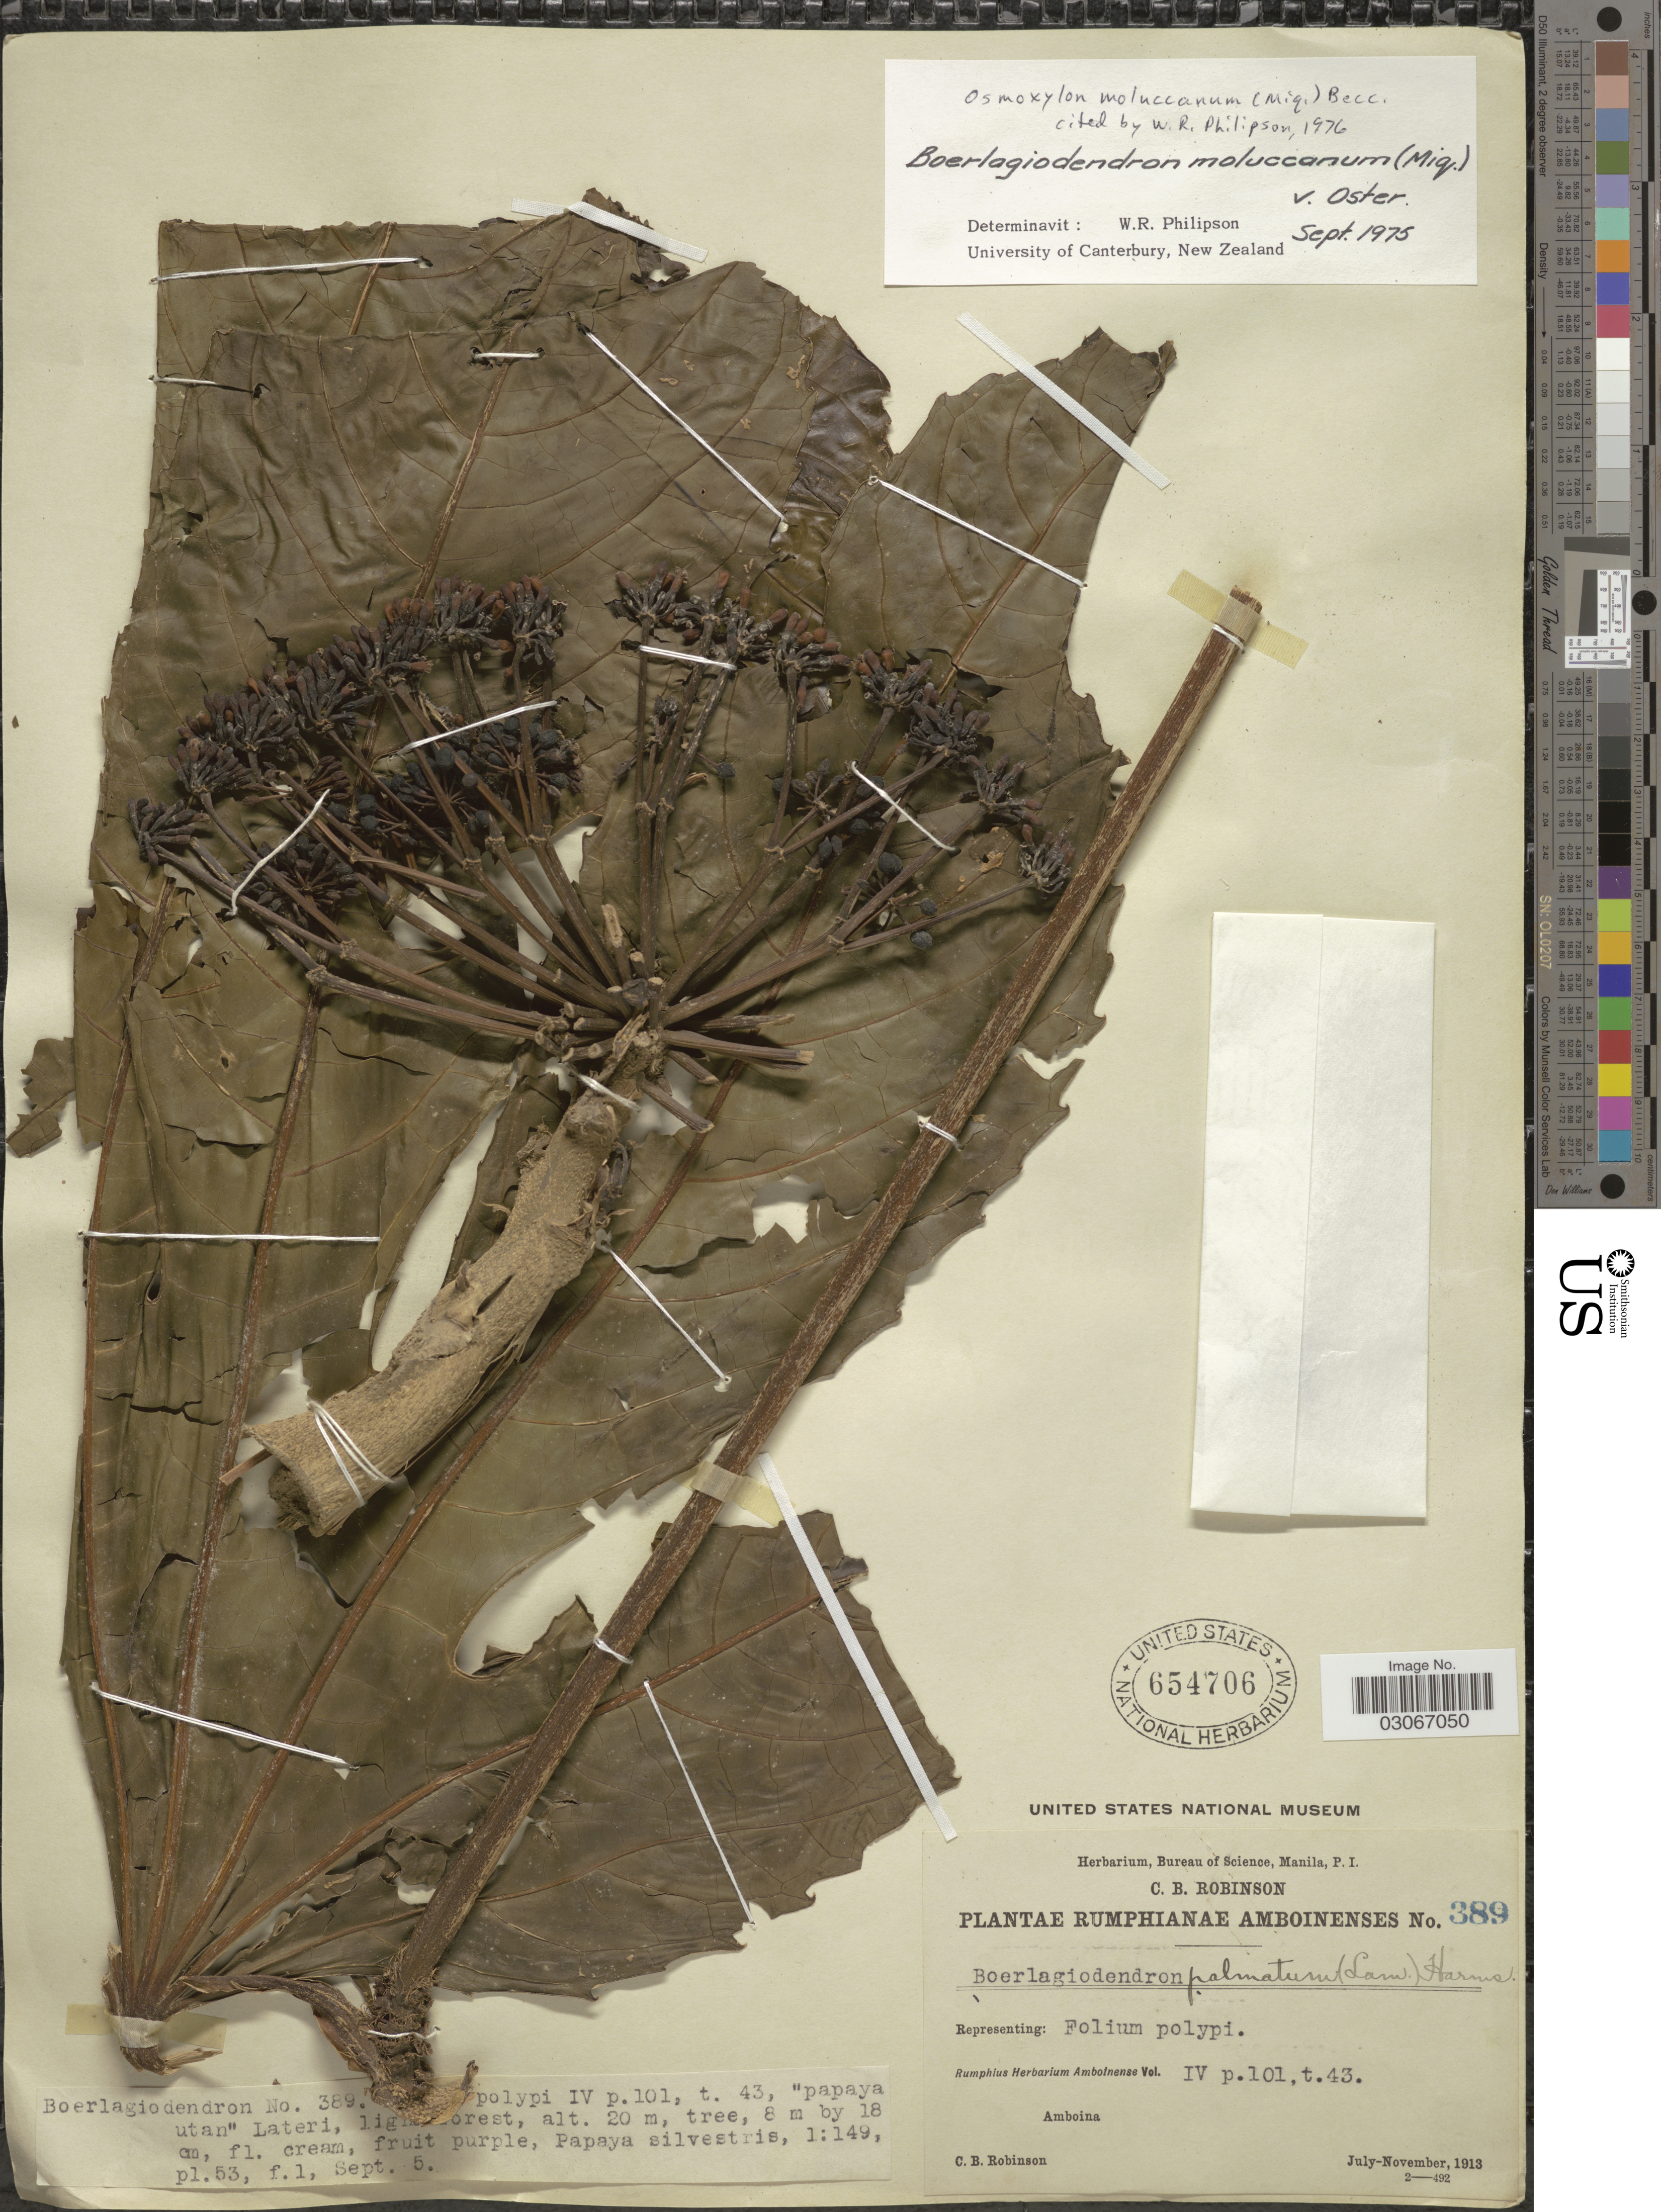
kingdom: Plantae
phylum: Tracheophyta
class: Magnoliopsida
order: Apiales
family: Araliaceae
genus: Osmoxylon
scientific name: Osmoxylon moluccanum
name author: (Miq.) Becc.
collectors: C. Robinson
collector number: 389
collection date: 1913-09-05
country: Indonesia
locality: Amboina.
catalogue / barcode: US 654706